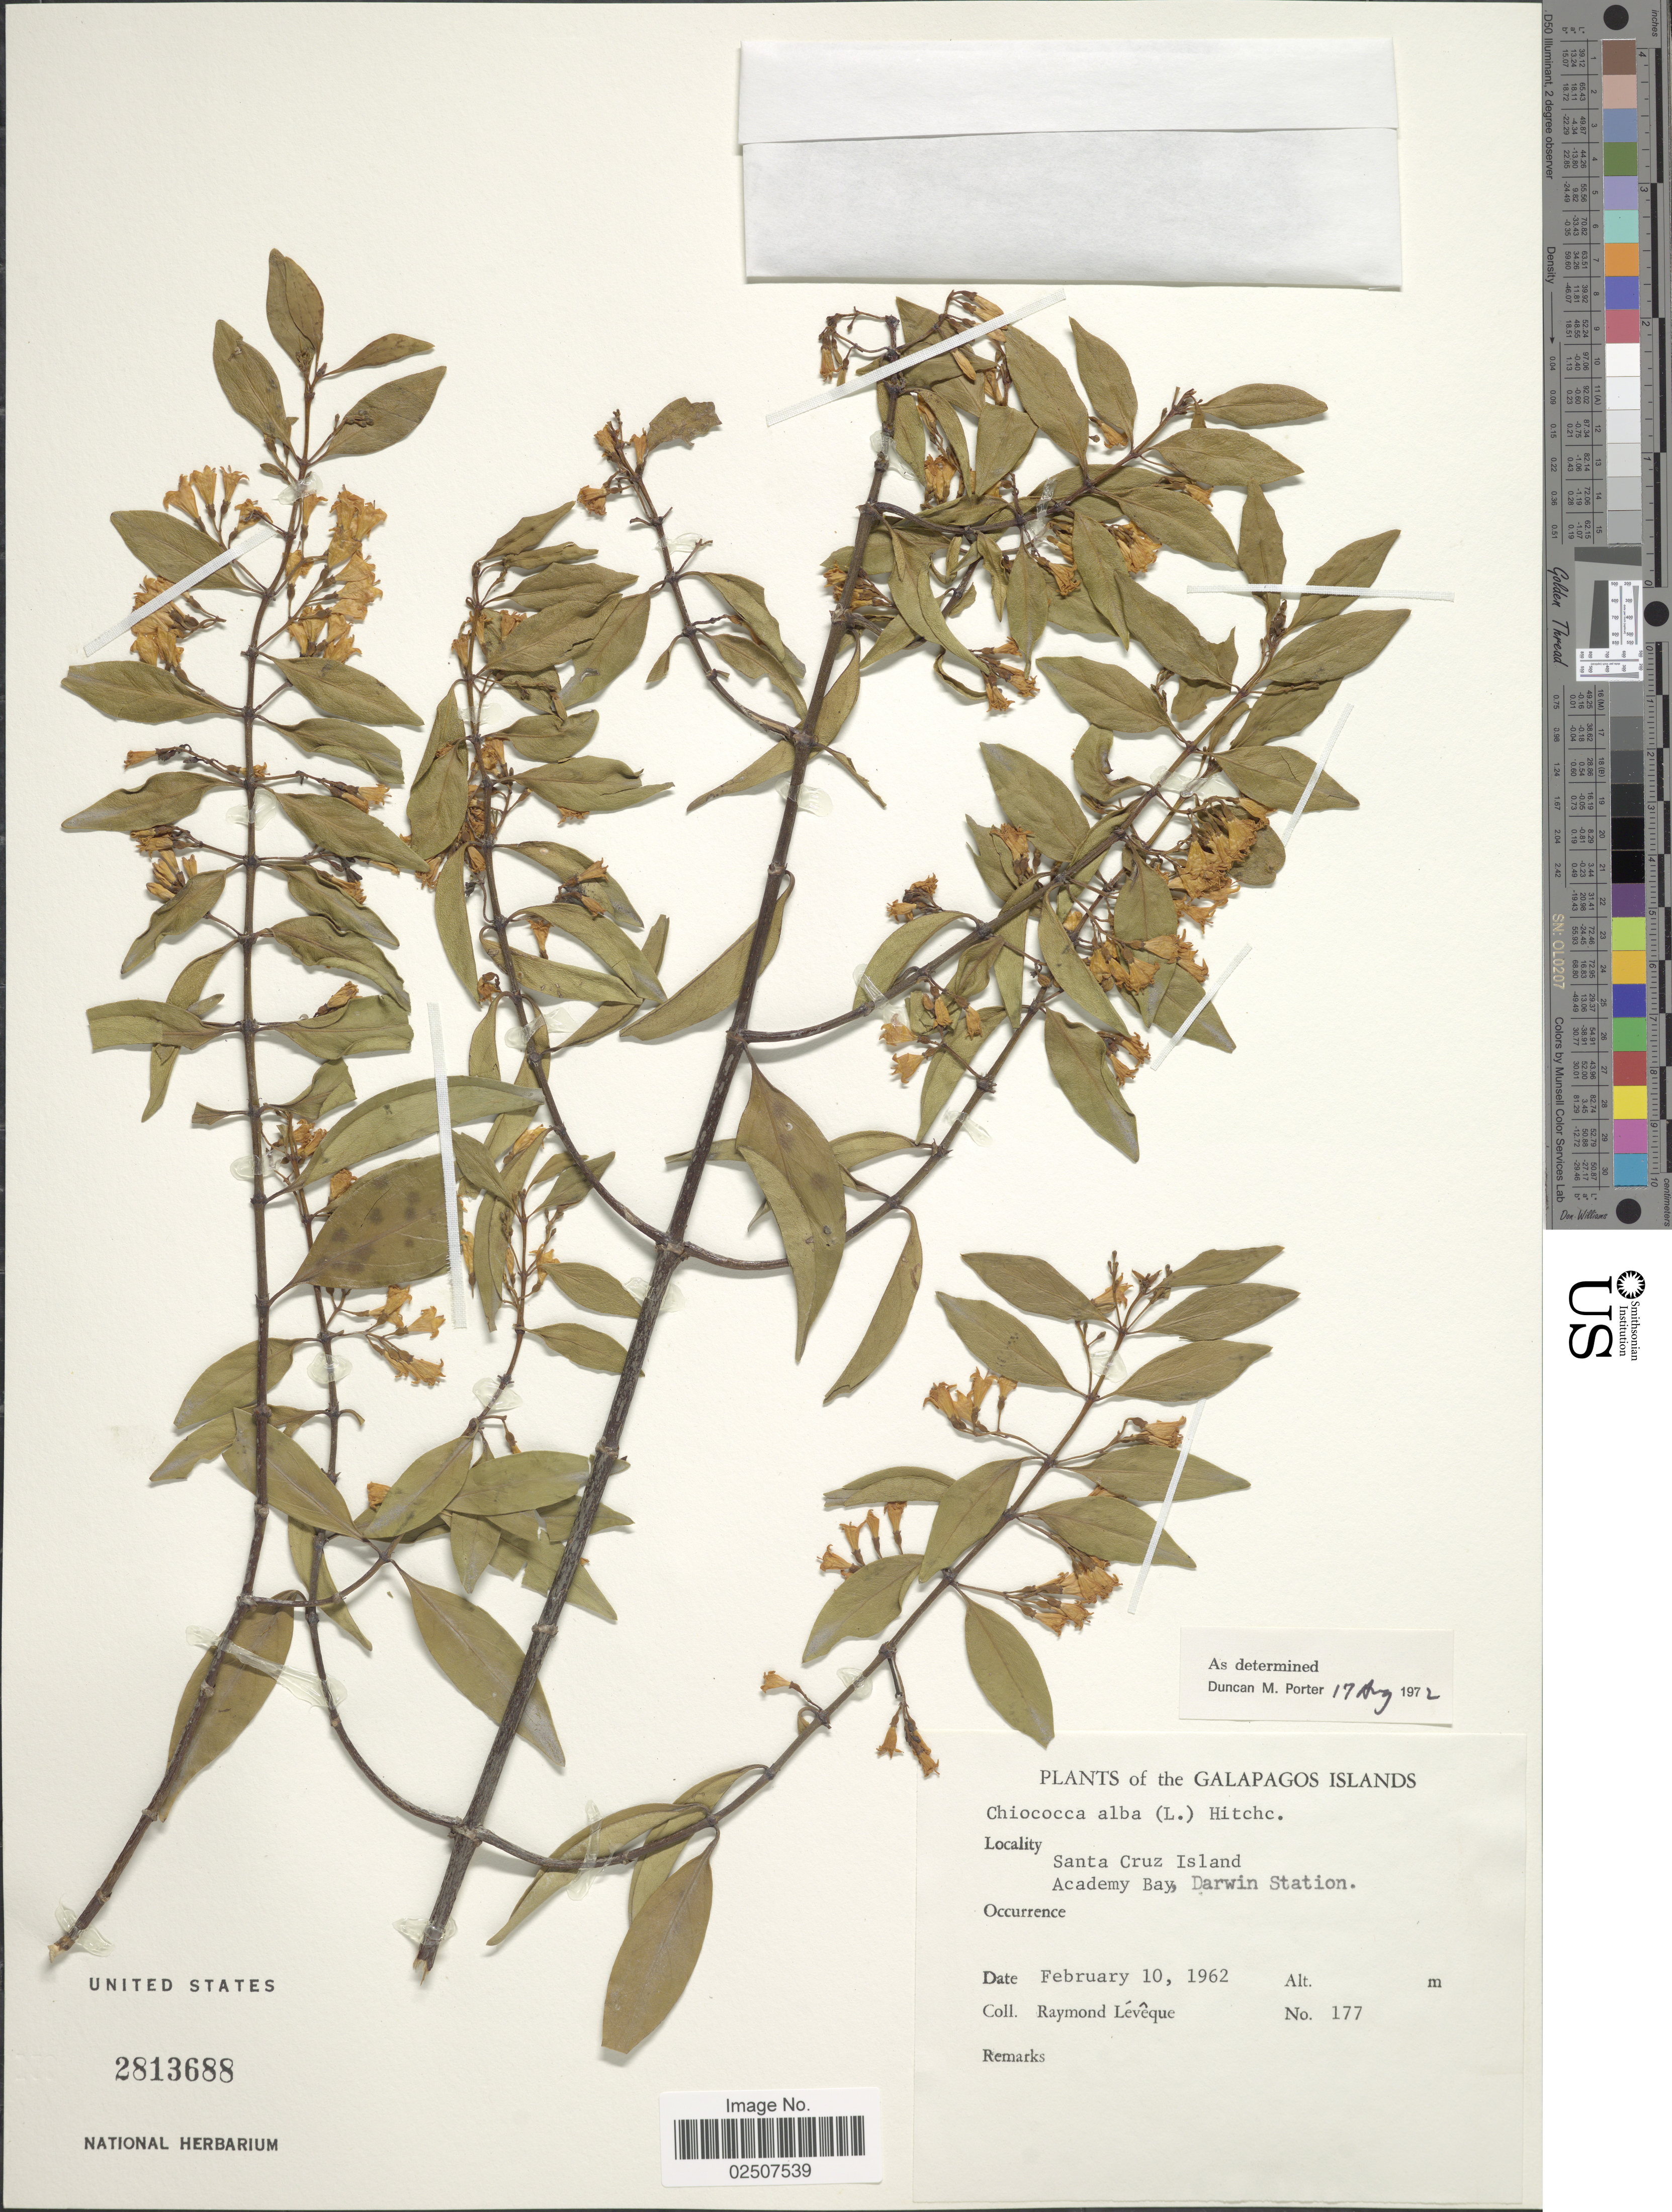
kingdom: Plantae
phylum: Tracheophyta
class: Magnoliopsida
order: Gentianales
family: Rubiaceae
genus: Chiococca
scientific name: Chiococca alba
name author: (L.) Hitchc.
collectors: R. Lévêque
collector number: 177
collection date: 1962-02-10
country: Ecuador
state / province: Colón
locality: Galapagos Islands. Santa Cruz Island, Academy Bay, Darwin Station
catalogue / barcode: US 2813688